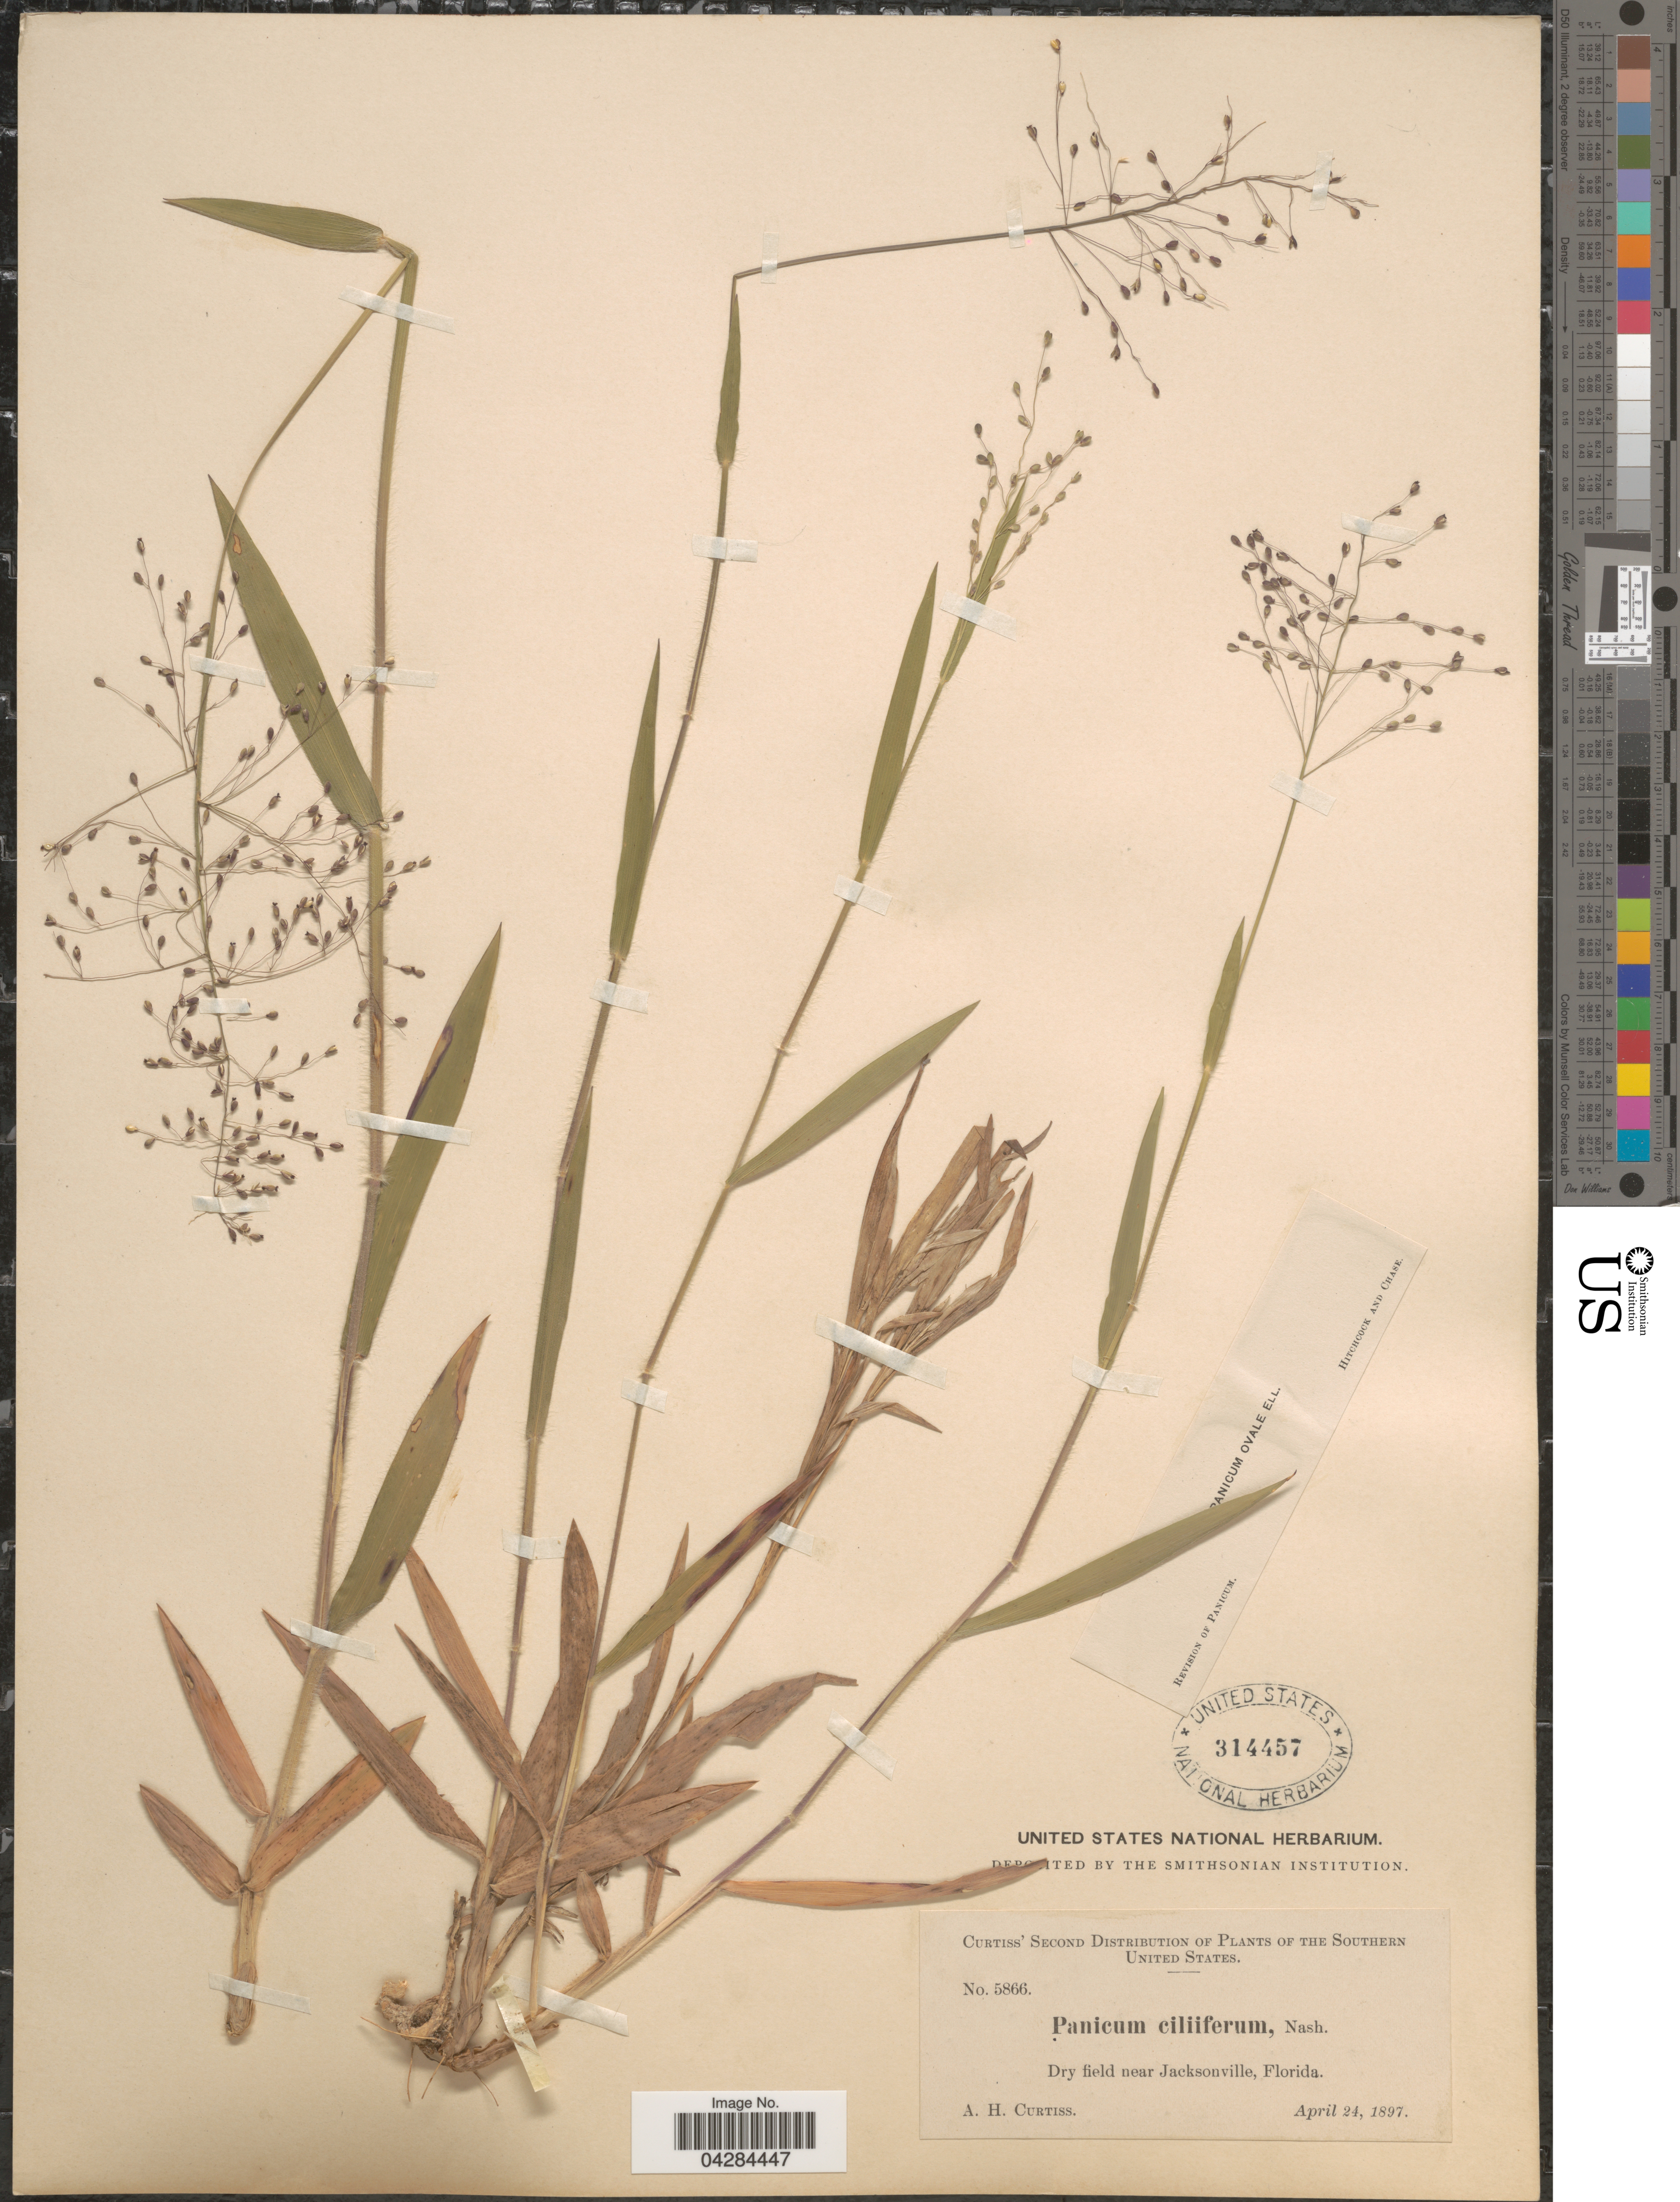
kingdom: Plantae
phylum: Tracheophyta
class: Liliopsida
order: Poales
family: Poaceae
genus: Dichanthelium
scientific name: Dichanthelium ovale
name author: (Elliott) Gould & C.A. Clark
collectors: A. H. Curtiss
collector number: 5866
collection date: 1897-04-24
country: United States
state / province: Florida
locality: The Southern United States. Dry field near Jacksonville.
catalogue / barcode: US 314457